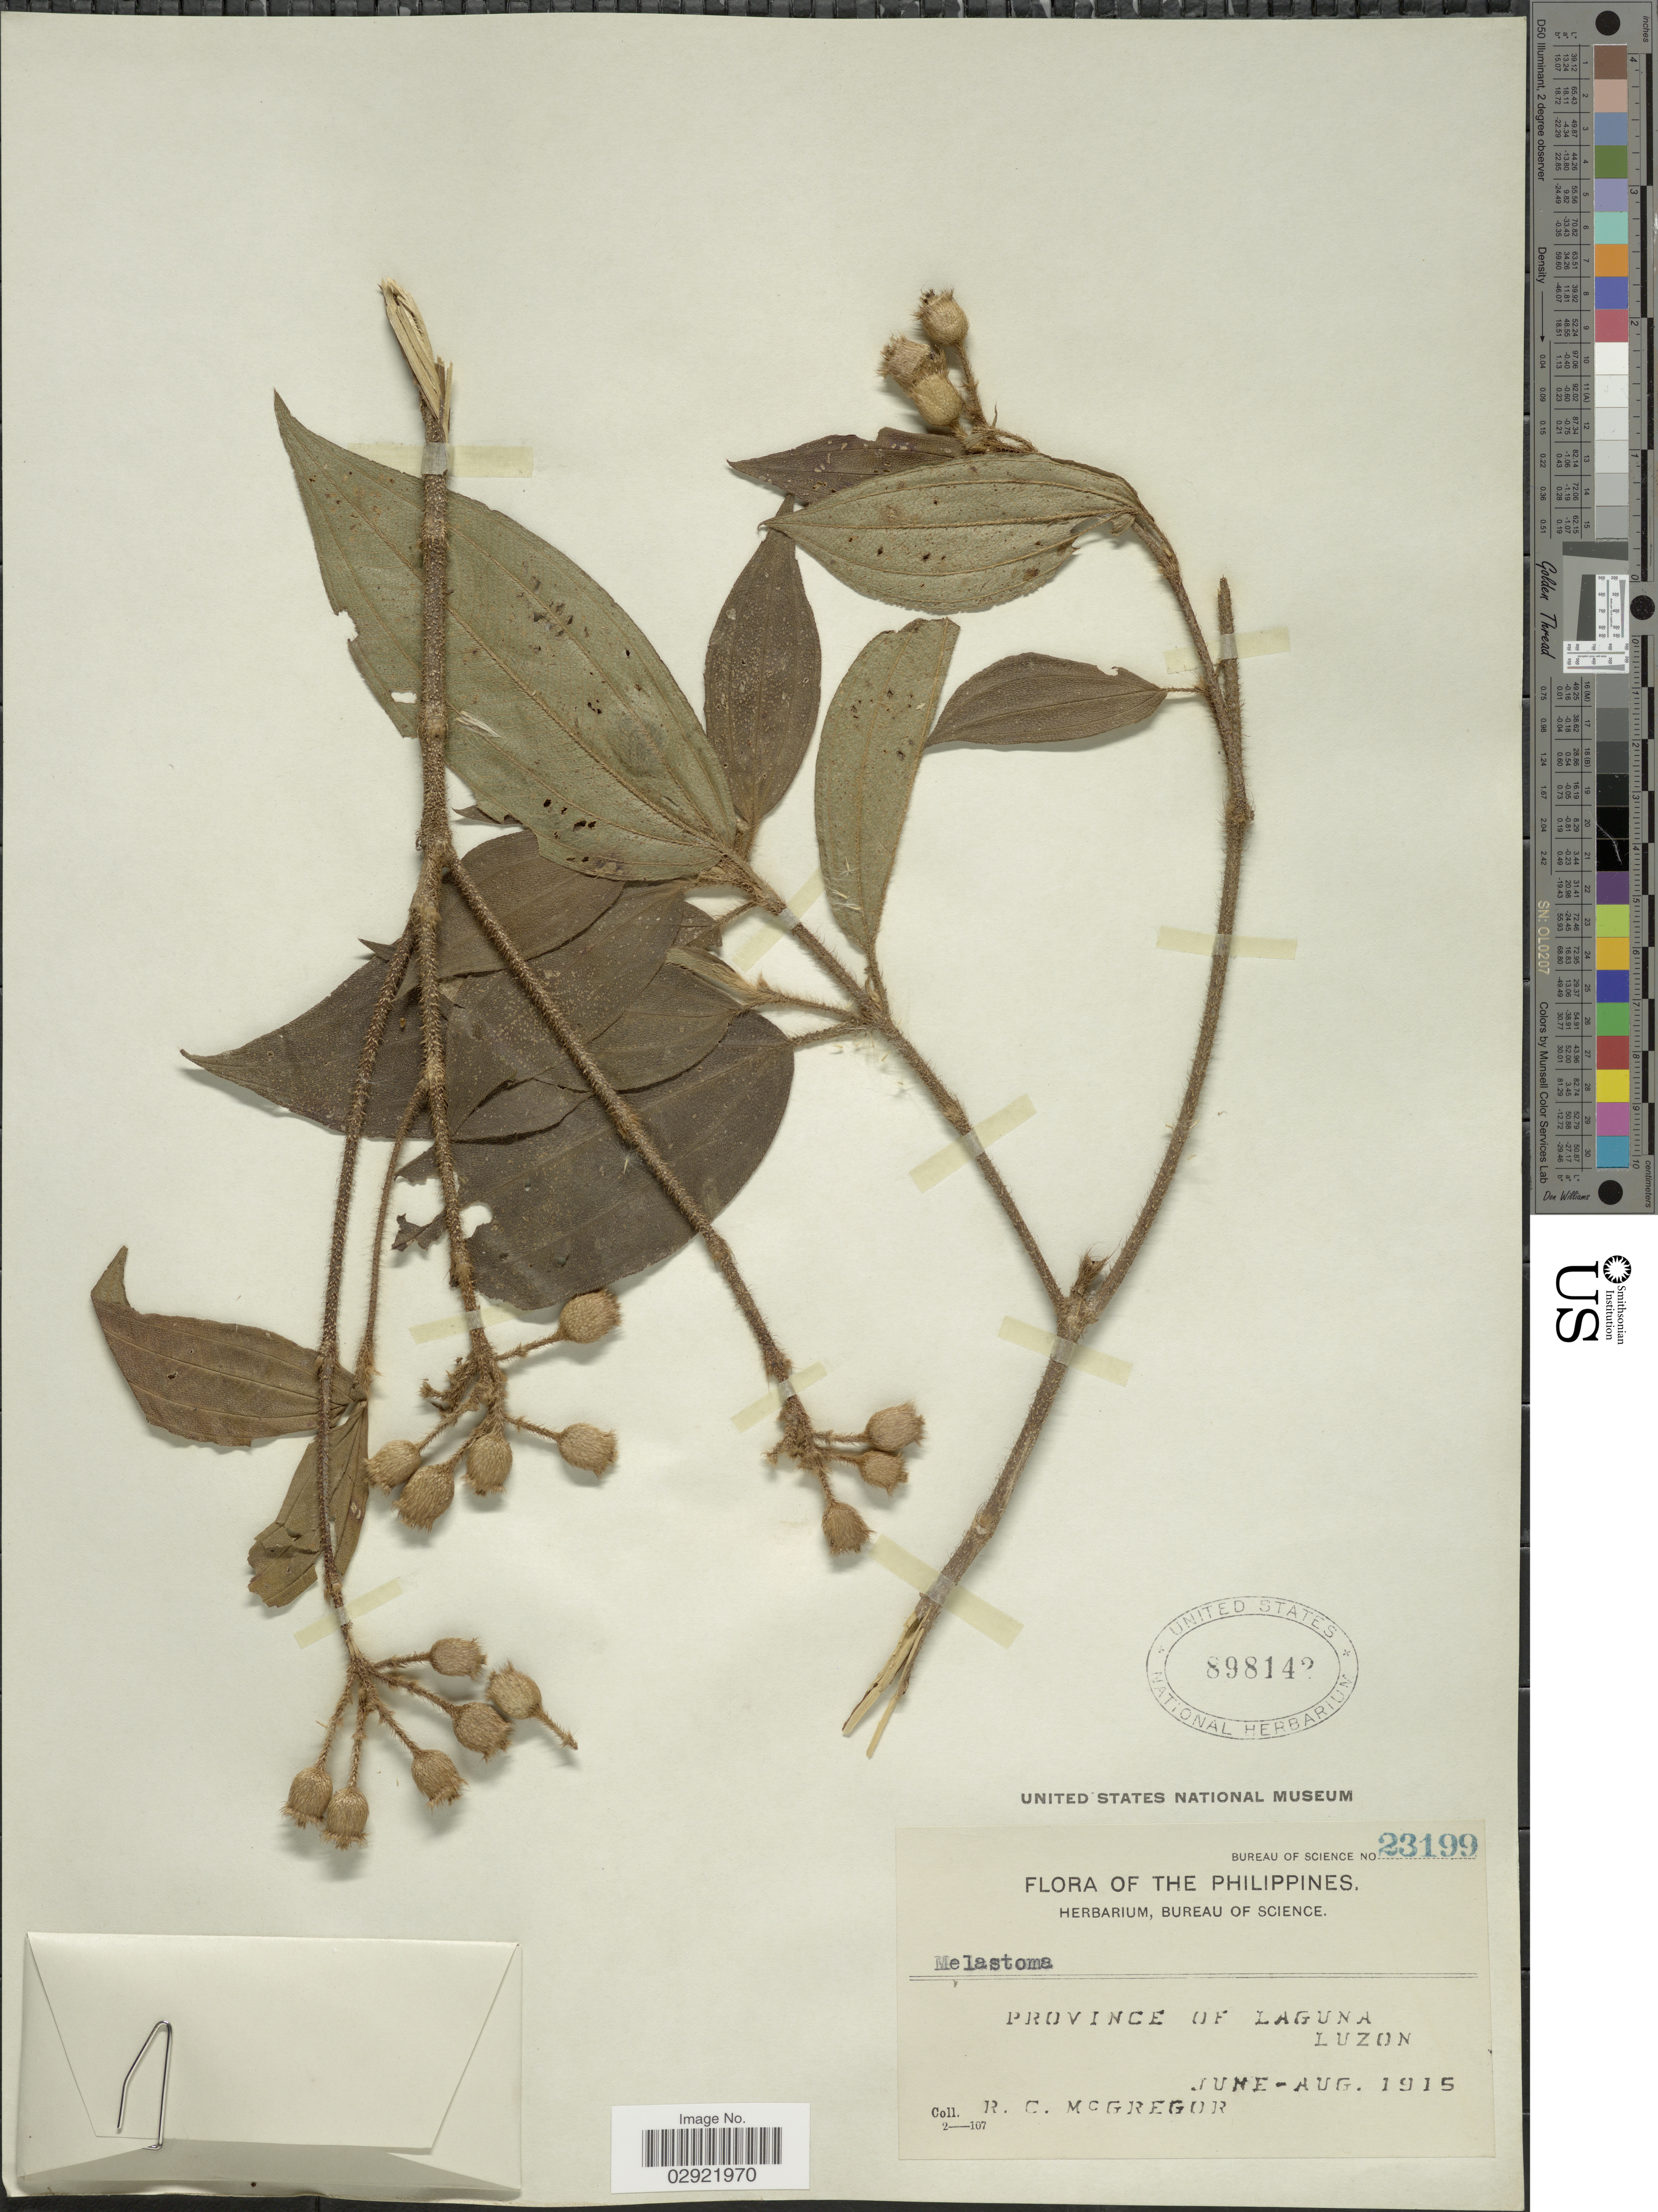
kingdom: Plantae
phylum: Tracheophyta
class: Magnoliopsida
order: Myrtales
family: Melastomataceae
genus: Melastoma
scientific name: Melastoma sp.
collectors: R. C. McGregor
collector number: Bureau of Science 23199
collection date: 1915-06/1915-08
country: Philippines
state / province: Calabarzon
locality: Province of Laguna, Luzon.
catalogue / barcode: US 898142